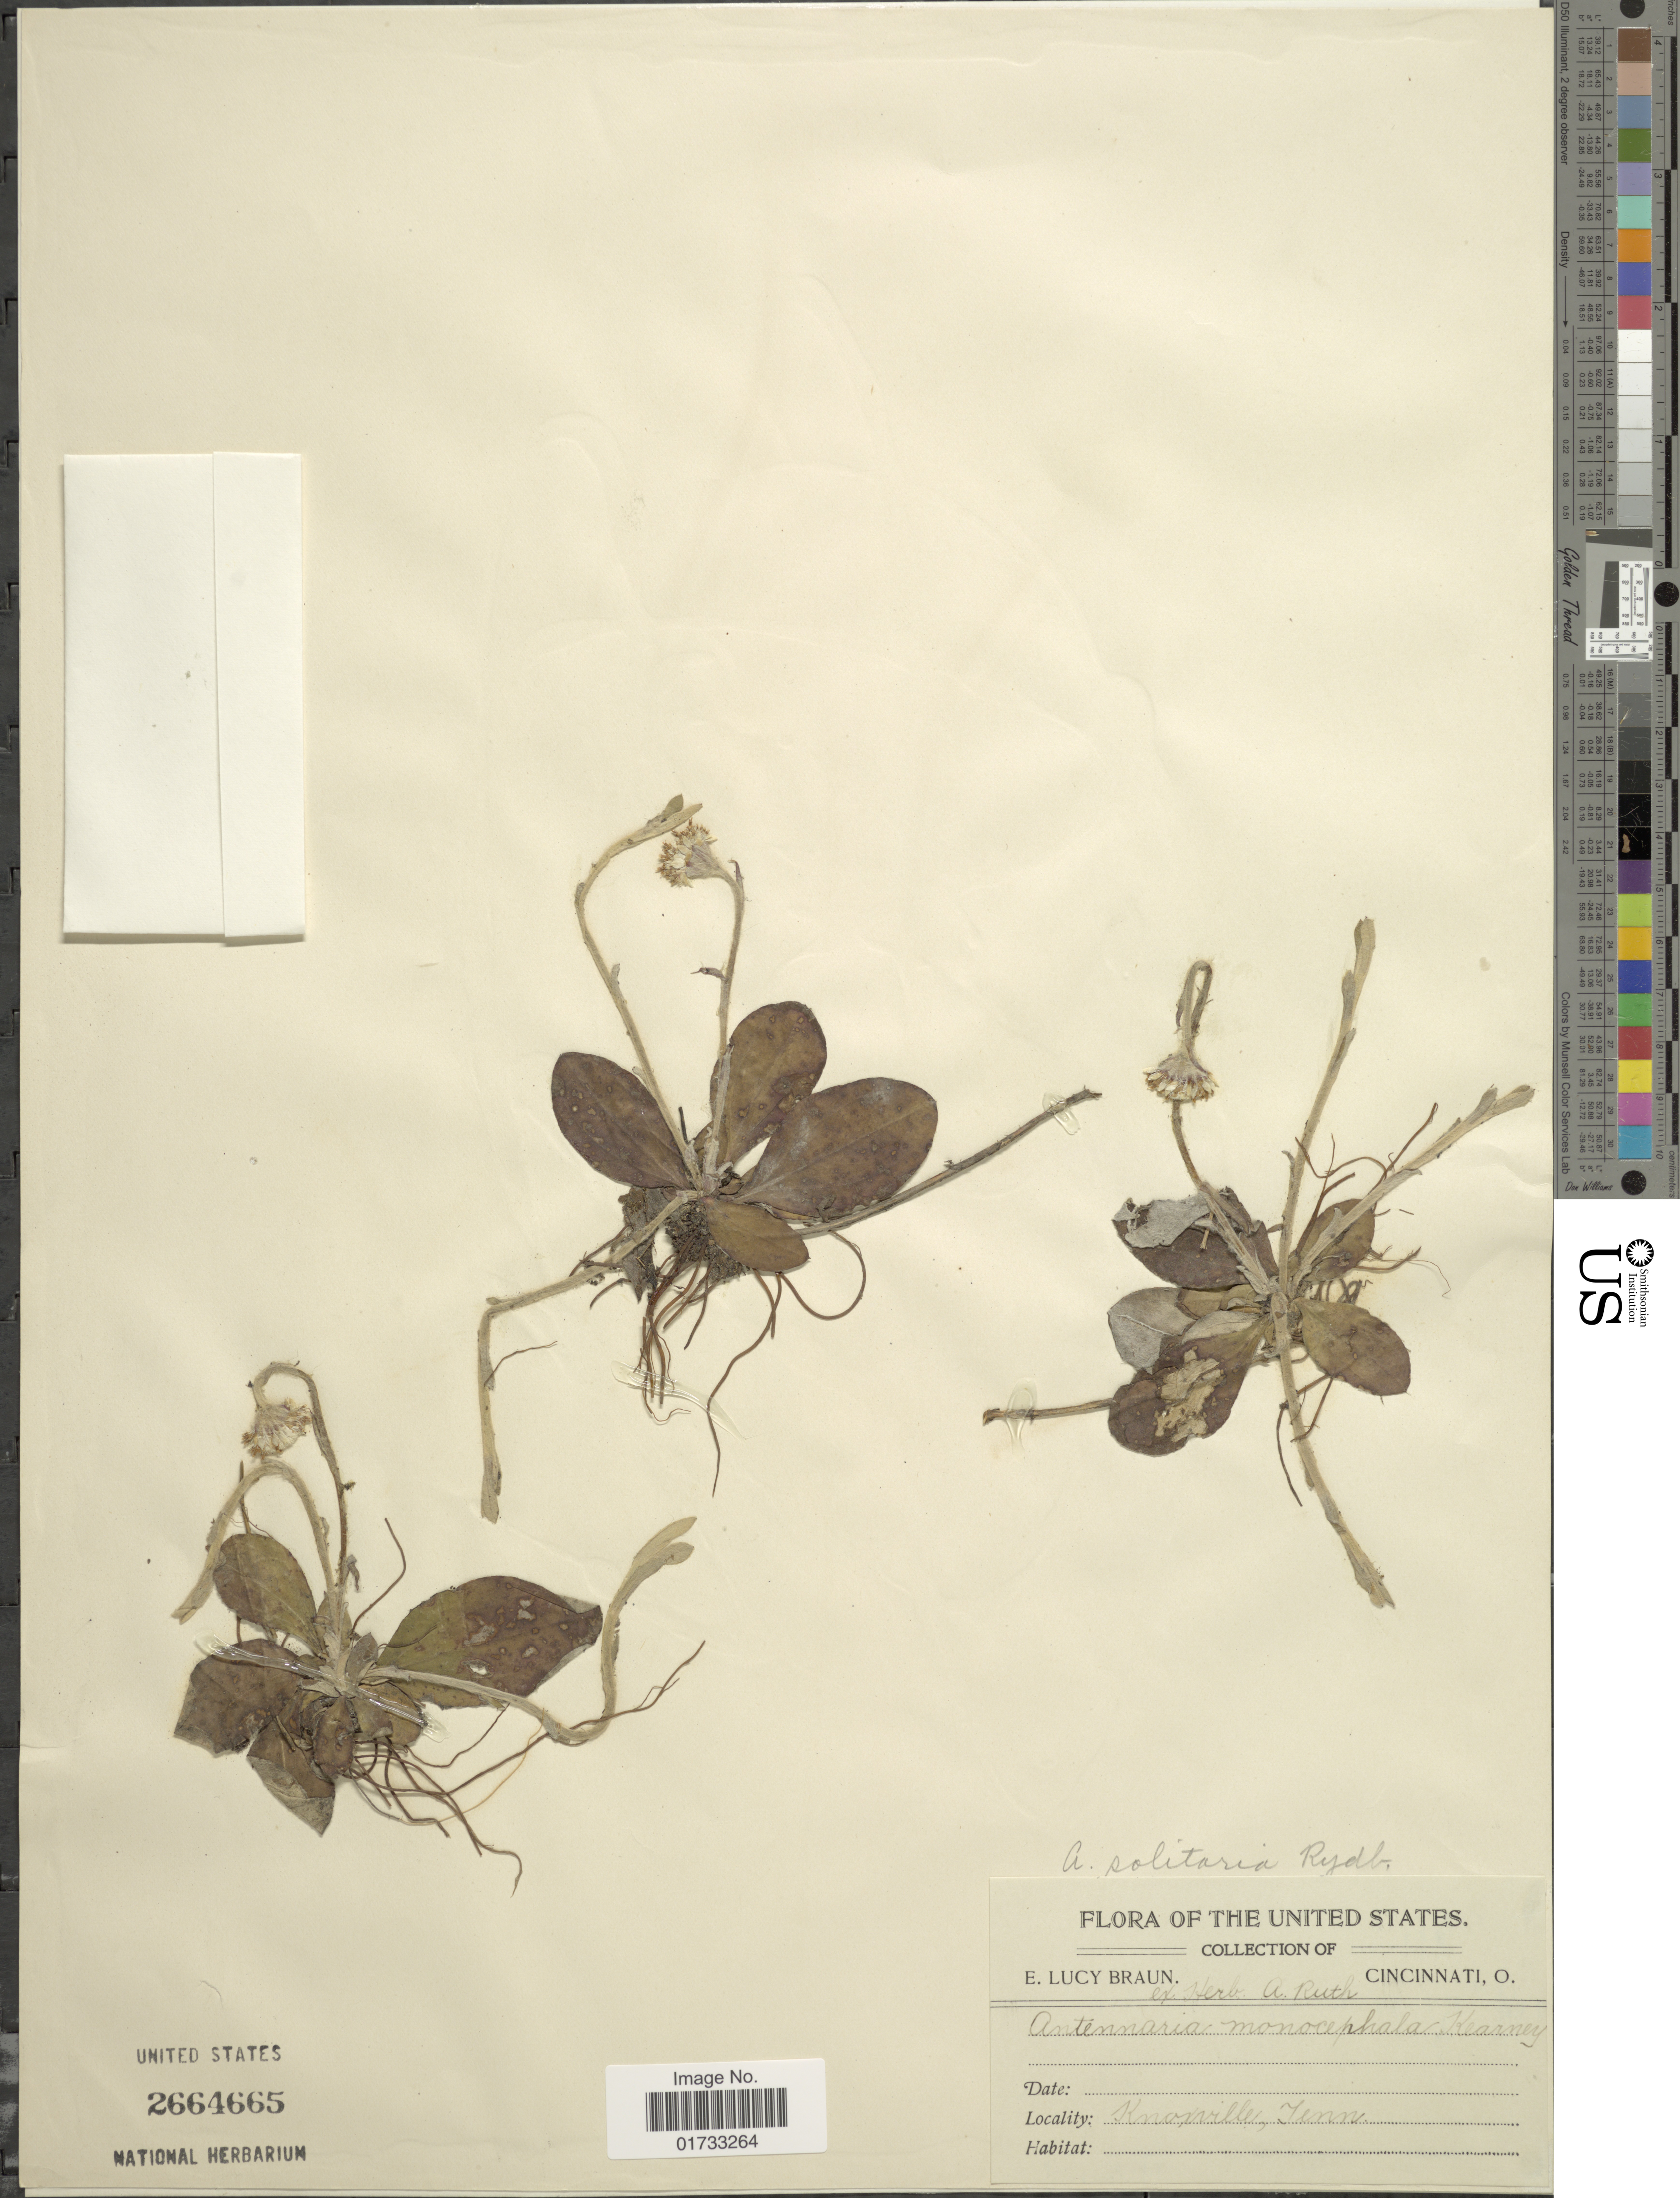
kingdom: Plantae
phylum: Tracheophyta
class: Magnoliopsida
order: Asterales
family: Asteraceae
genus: Antennaria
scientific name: Antennaria solitaria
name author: Rydb.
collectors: E. L. Braun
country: United States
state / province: Tennessee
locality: Knoxville, Cinnati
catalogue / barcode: US 2664665